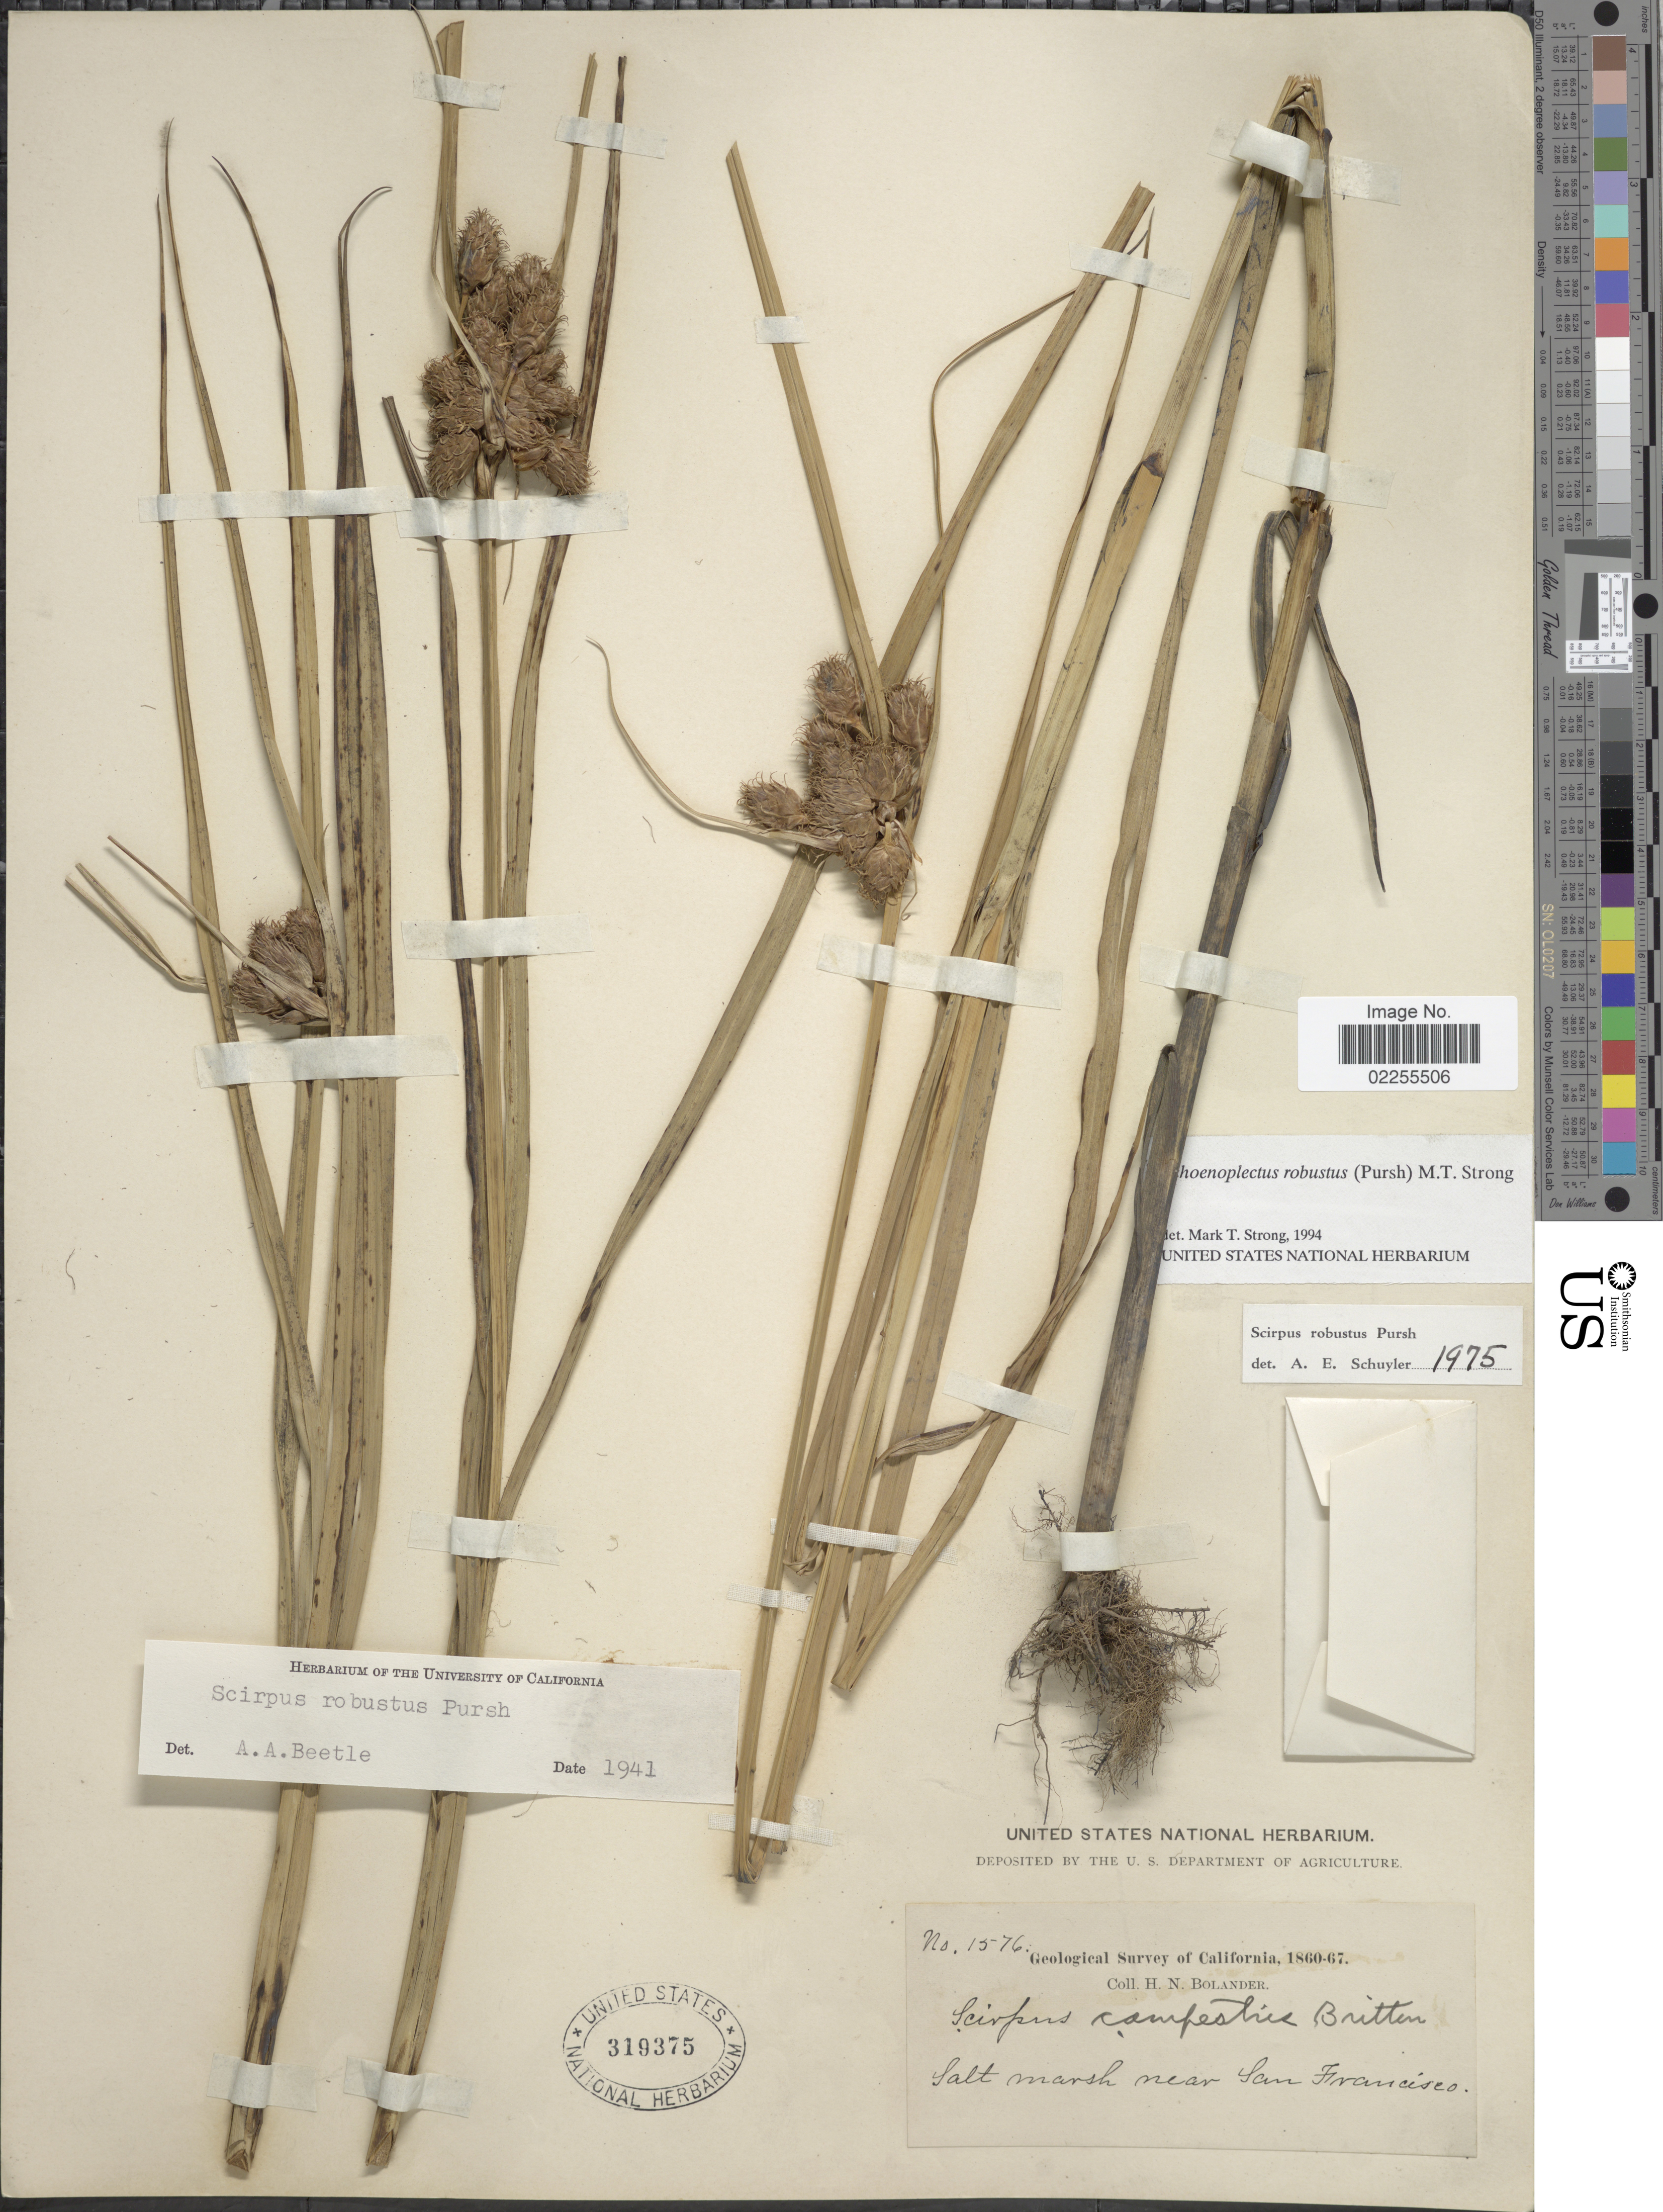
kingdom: Plantae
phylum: Tracheophyta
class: Liliopsida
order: Poales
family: Cyperaceae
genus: Bolboschoenus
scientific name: Bolboschoenus robustus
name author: (Pursh) Soják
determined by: Strong, M. T., (US), Smithsonian Institution - National Museum of Natural History (UNITED STATES)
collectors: H. Bolander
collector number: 1576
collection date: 1860/1867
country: United States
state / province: California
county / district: San Francisco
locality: Salt marsh near San Francisco.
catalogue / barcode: US 319375